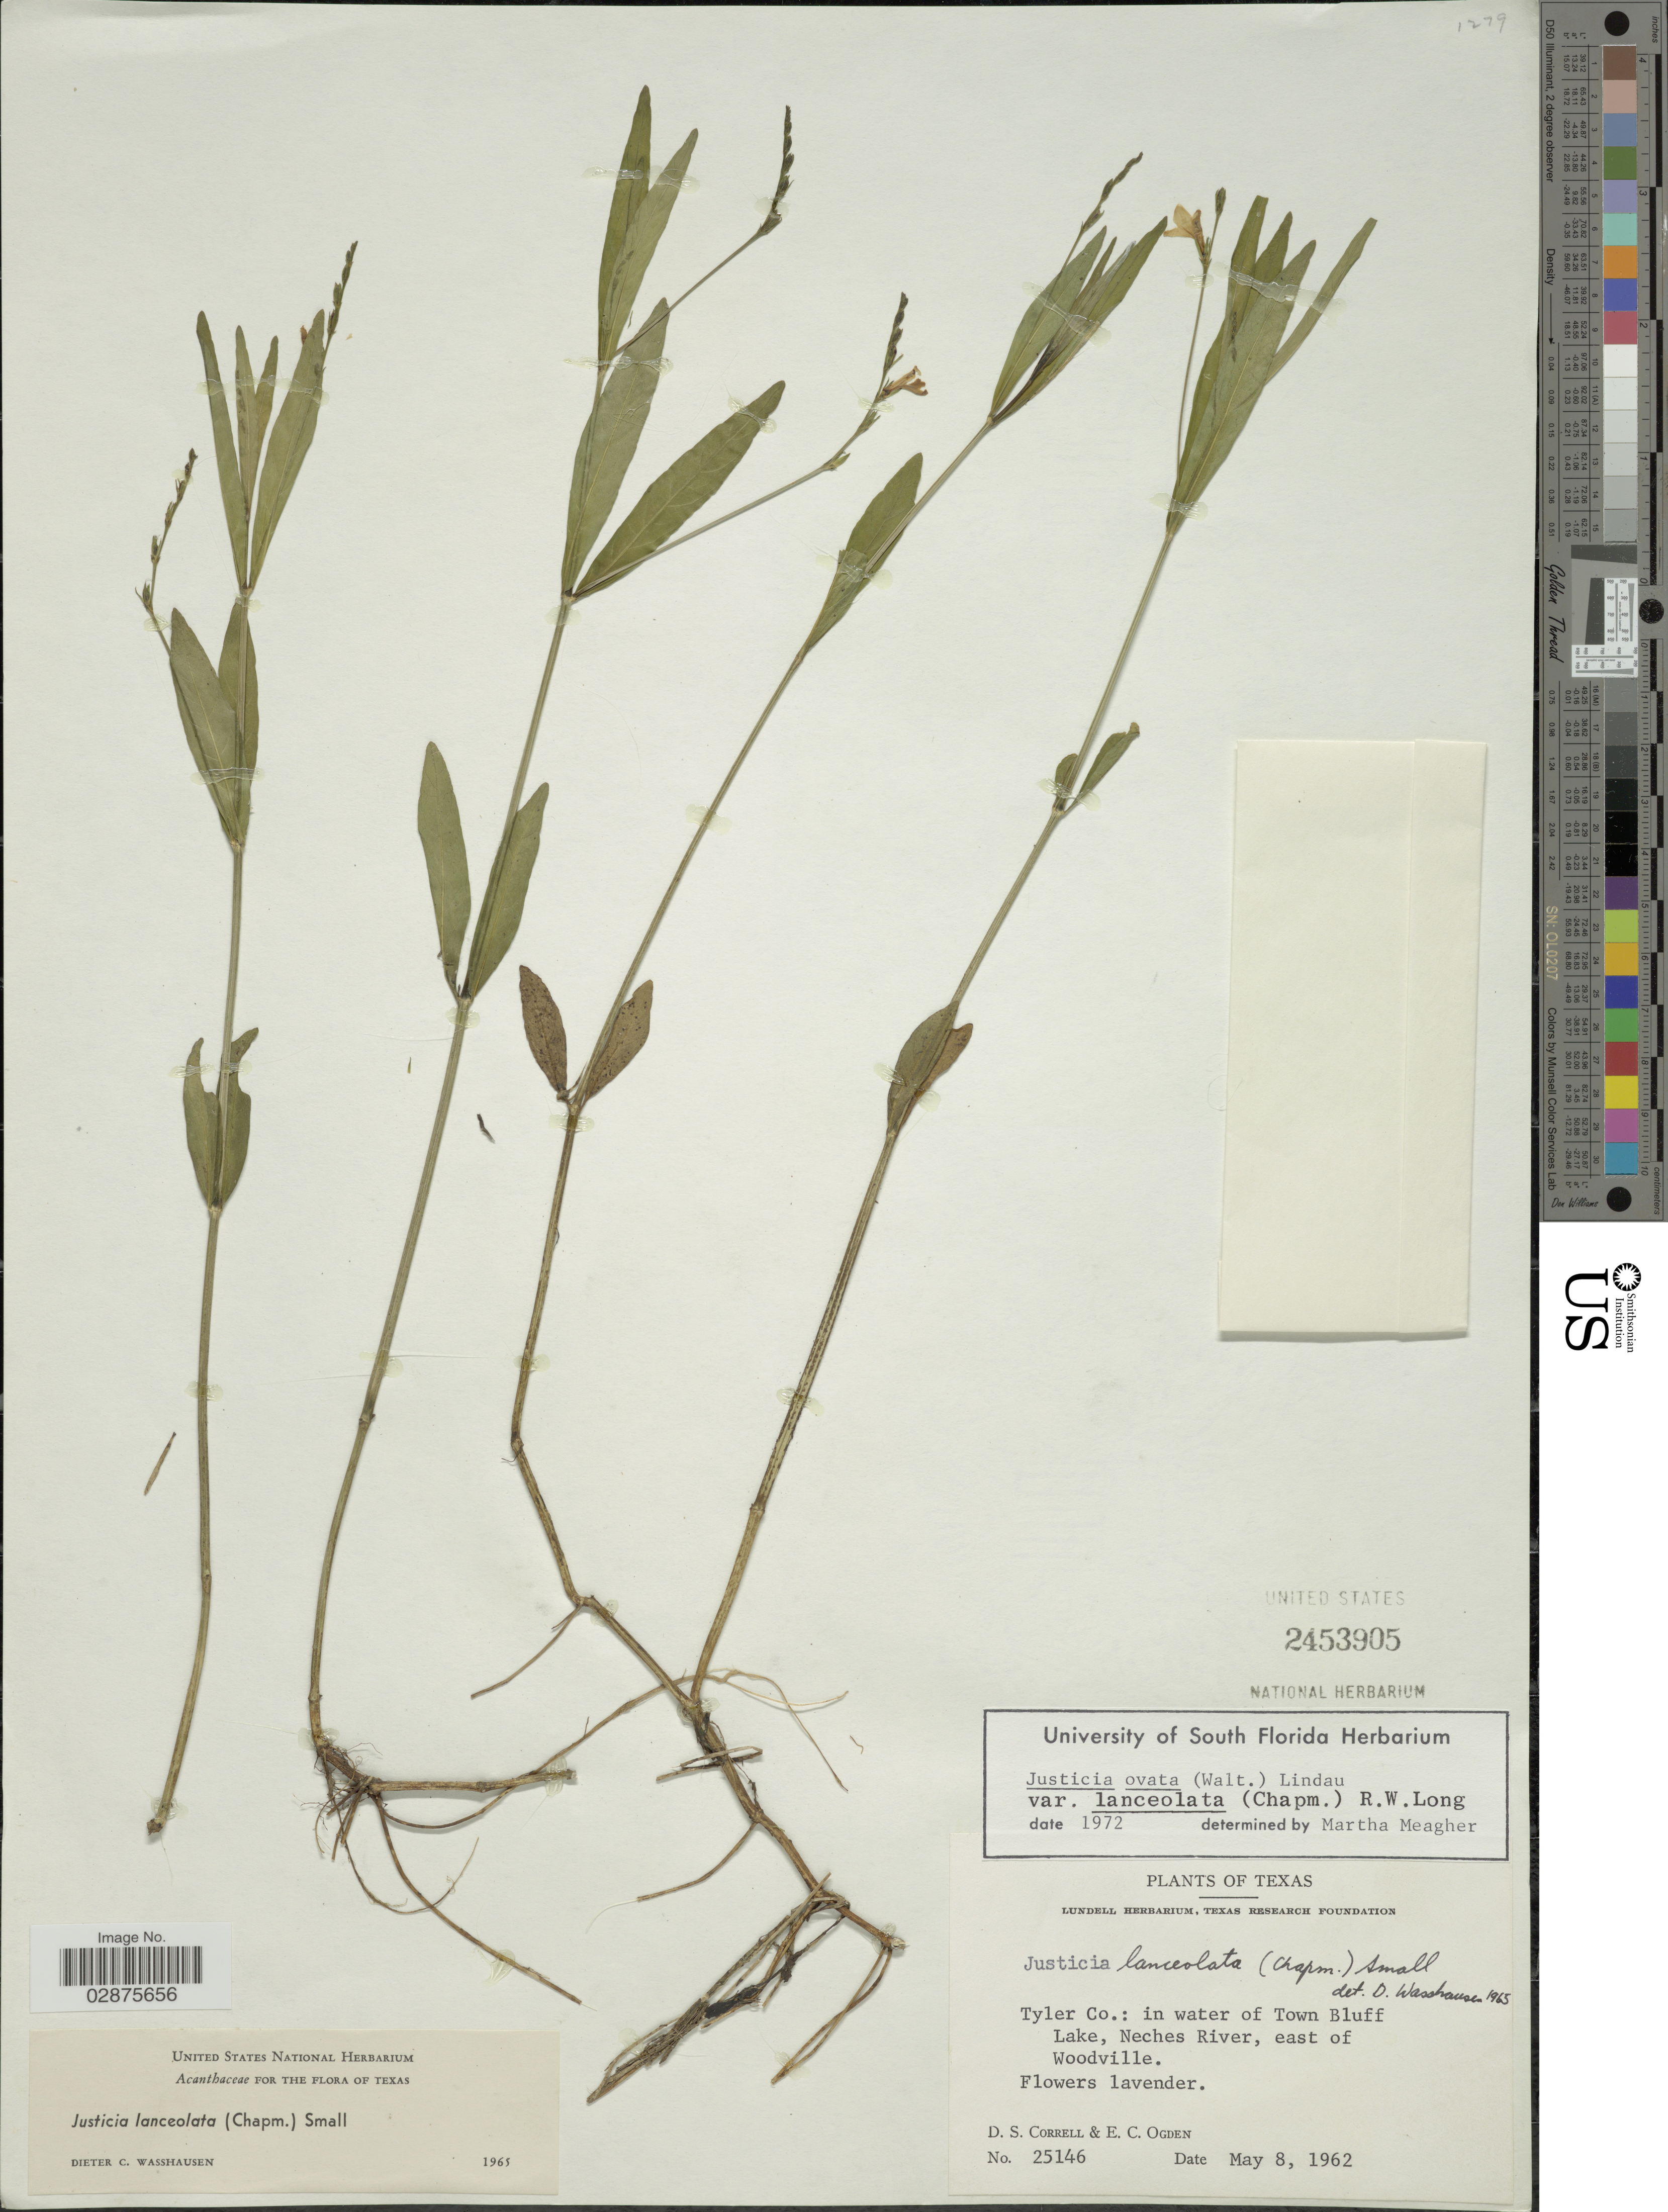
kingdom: Plantae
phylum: Tracheophyta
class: Magnoliopsida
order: Lamiales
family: Acanthaceae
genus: Justicia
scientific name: Justicia lanceolata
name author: (Chapm.) Small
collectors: D. S. Correll & E. Ogden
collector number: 25146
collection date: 1962-05-08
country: United States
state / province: Texas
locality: Tyler Co.: in water of Town Bluff Lake, Neches River, east of Woodville.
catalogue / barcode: US 2453905